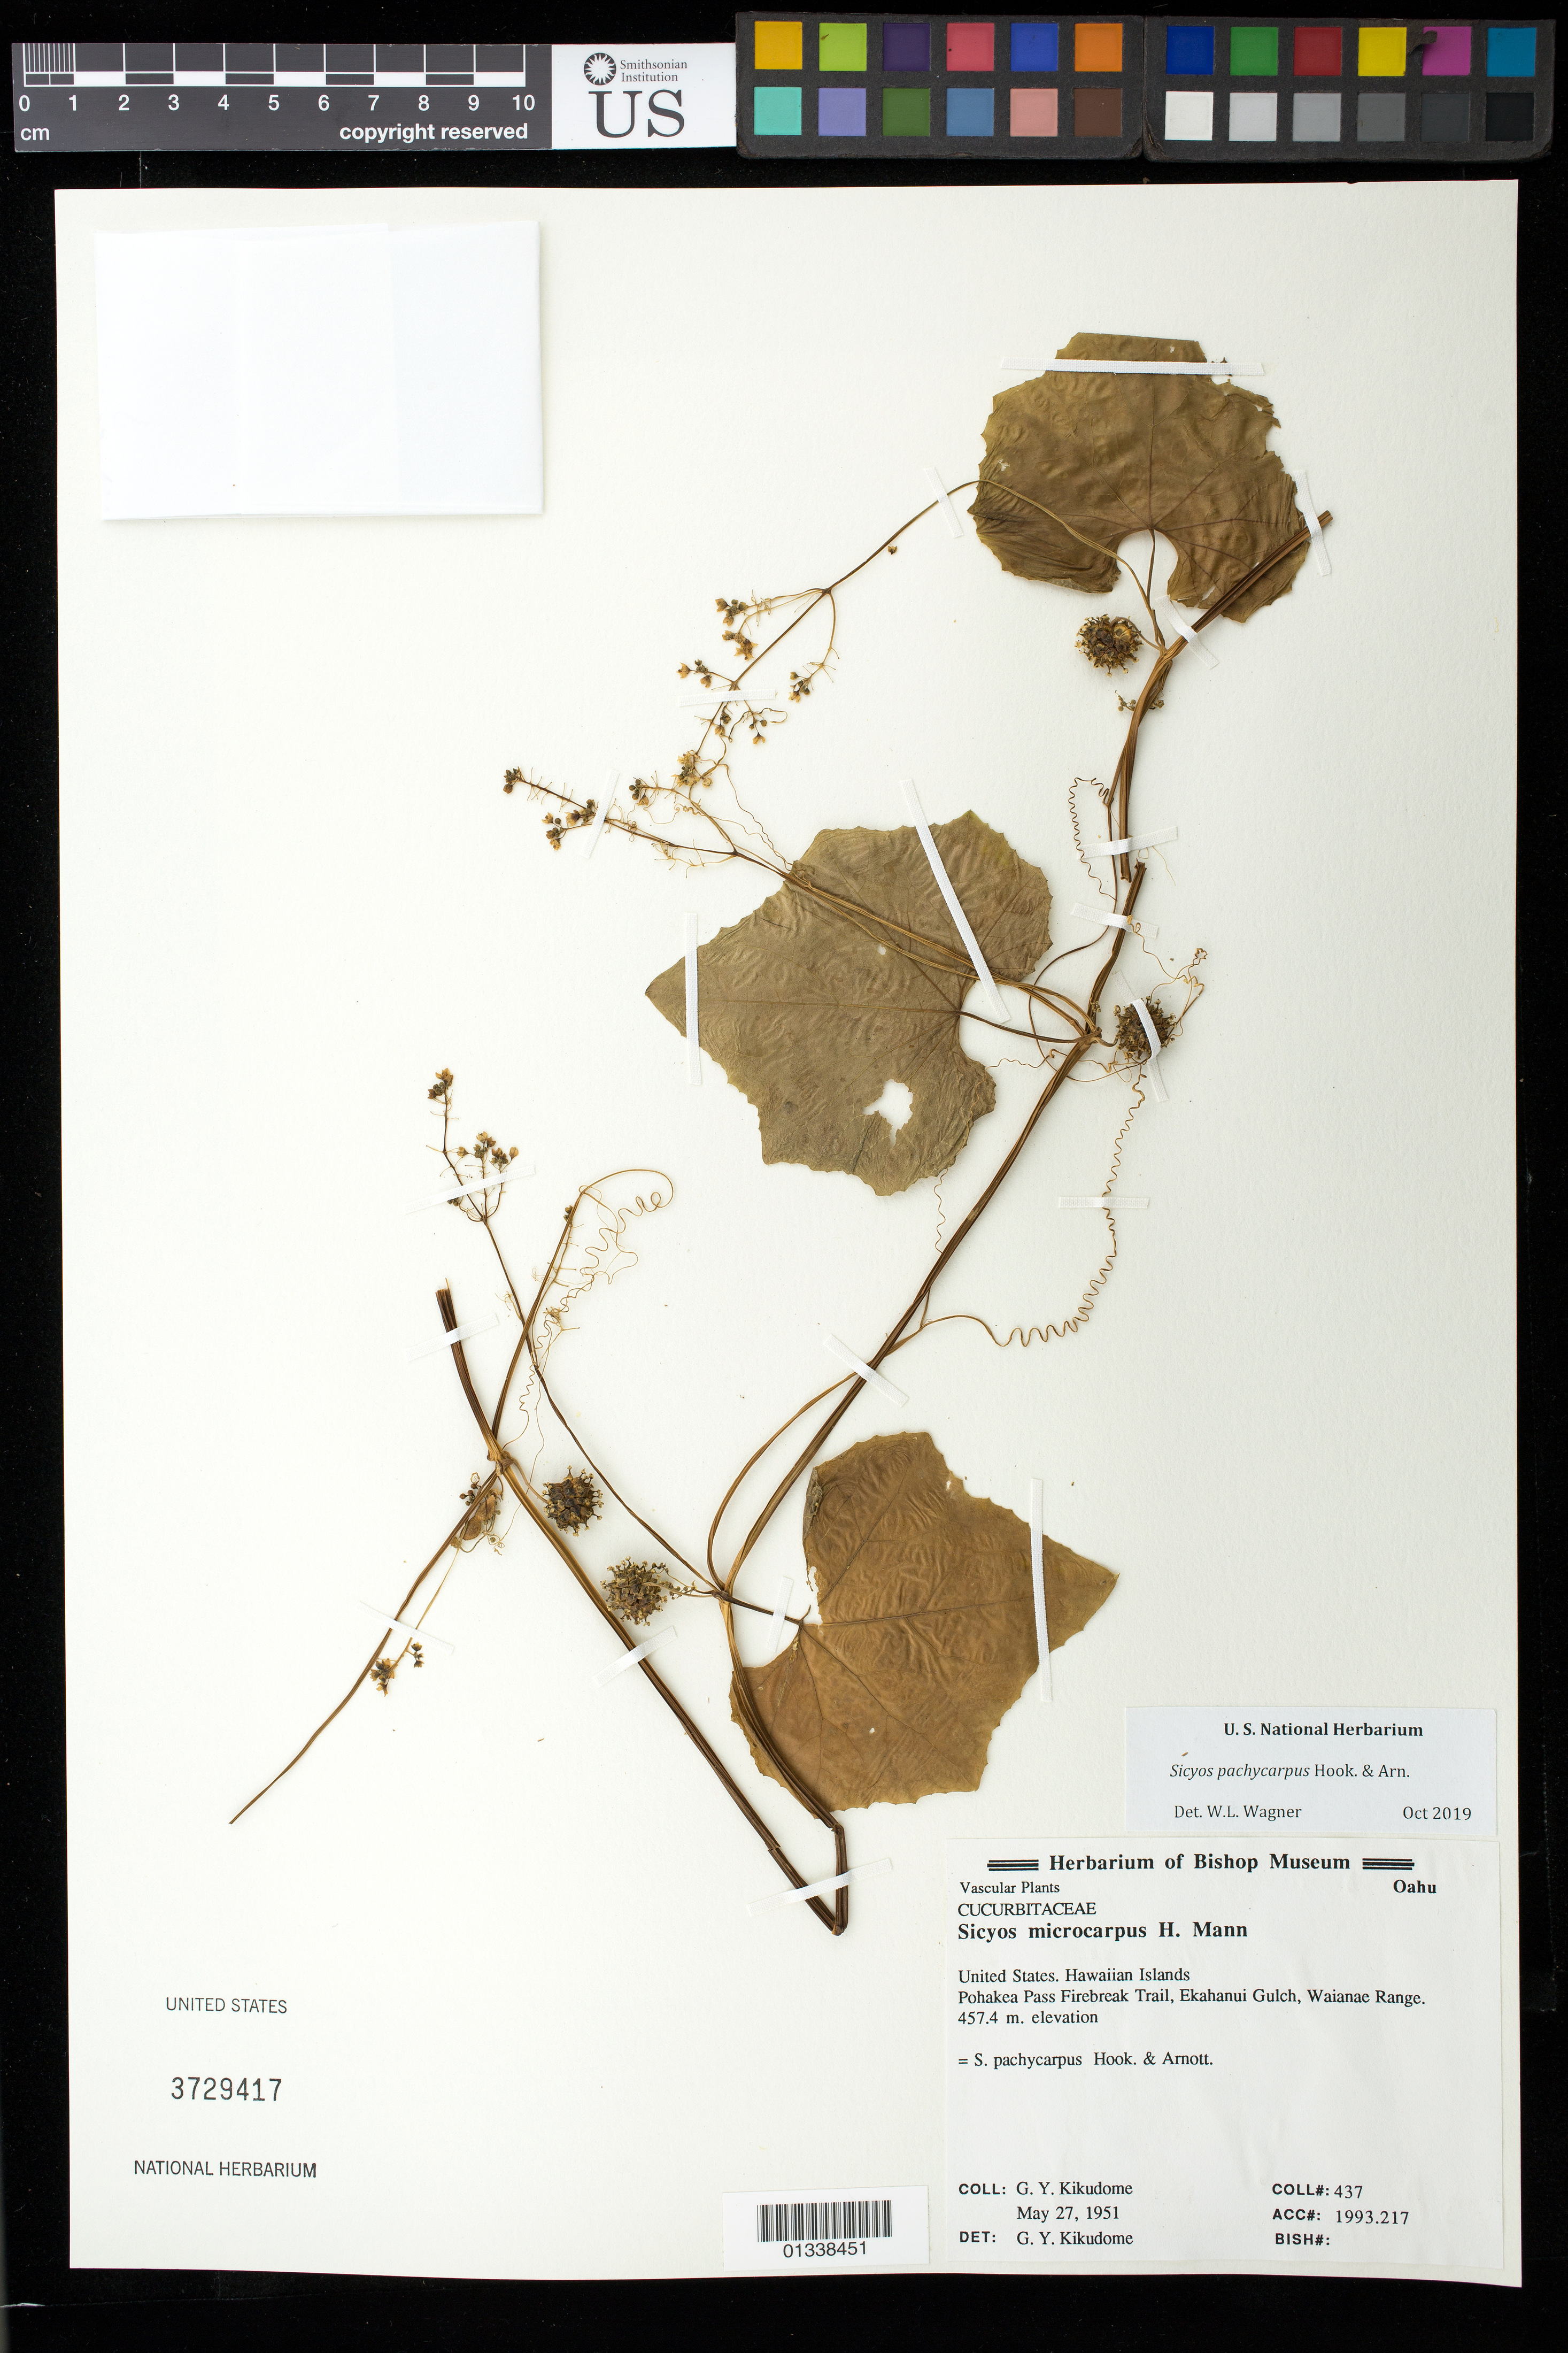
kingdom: Plantae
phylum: Tracheophyta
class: Magnoliopsida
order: Cucurbitales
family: Cucurbitaceae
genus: Sicyos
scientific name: Sicyos pachycarpus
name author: Hook. & Arn.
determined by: Wagner, W. L., (BOT), Smithsonian Institution - National Museum of Natural History (UNITED STATES)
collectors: G. Kikudome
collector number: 437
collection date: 1951-05-27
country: United States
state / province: Hawaii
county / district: Honolulu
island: Oahu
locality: Pohakea Pass Firebreak Trail, Ekahanui Gulch, Waianae Range.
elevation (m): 457.4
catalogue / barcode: US 3729417